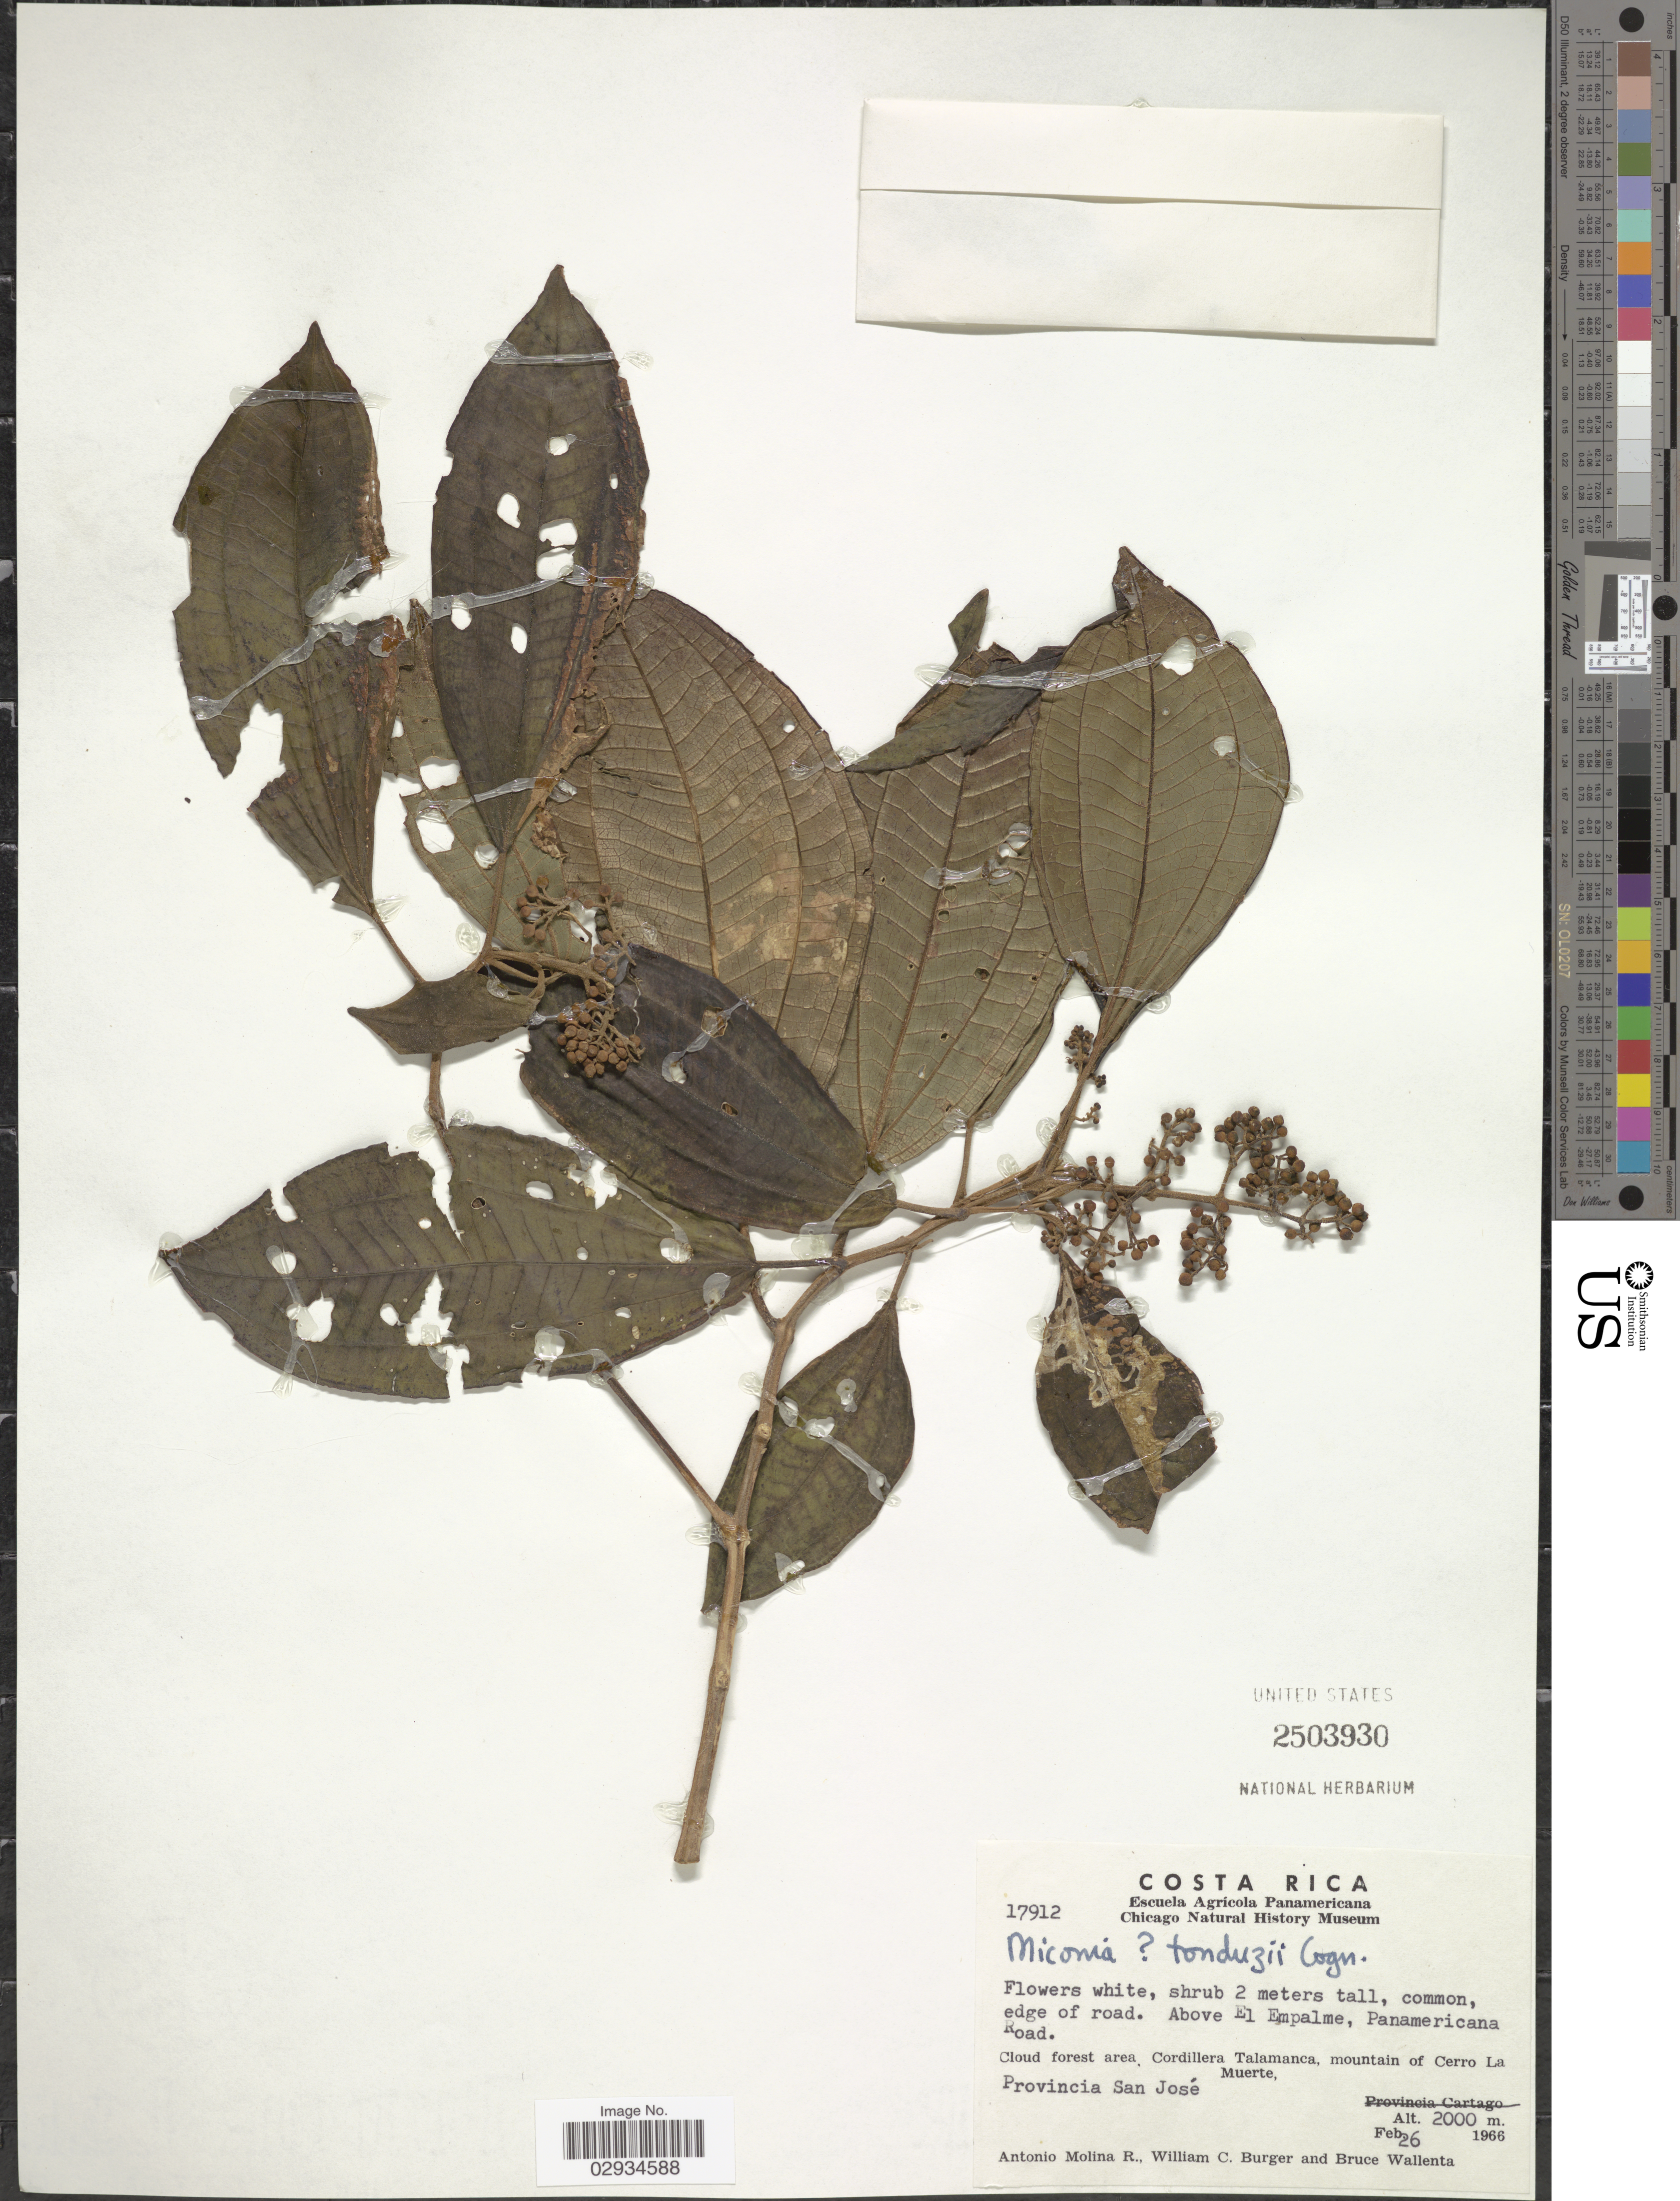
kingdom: Plantae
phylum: Tracheophyta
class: Magnoliopsida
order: Myrtales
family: Melastomataceae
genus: Miconia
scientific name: Miconia tonduzii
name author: Cogn. in A. DC.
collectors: A. Molina R., W. Burger & B. Wallenta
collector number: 17912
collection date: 1966-02-26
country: Costa Rica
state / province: San José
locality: Above El Empalme, Panamericana Road. Cloud forest area. Cordillera Talamanca, mountain of Cerro La Muerte.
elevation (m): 2000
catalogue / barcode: US 2503930